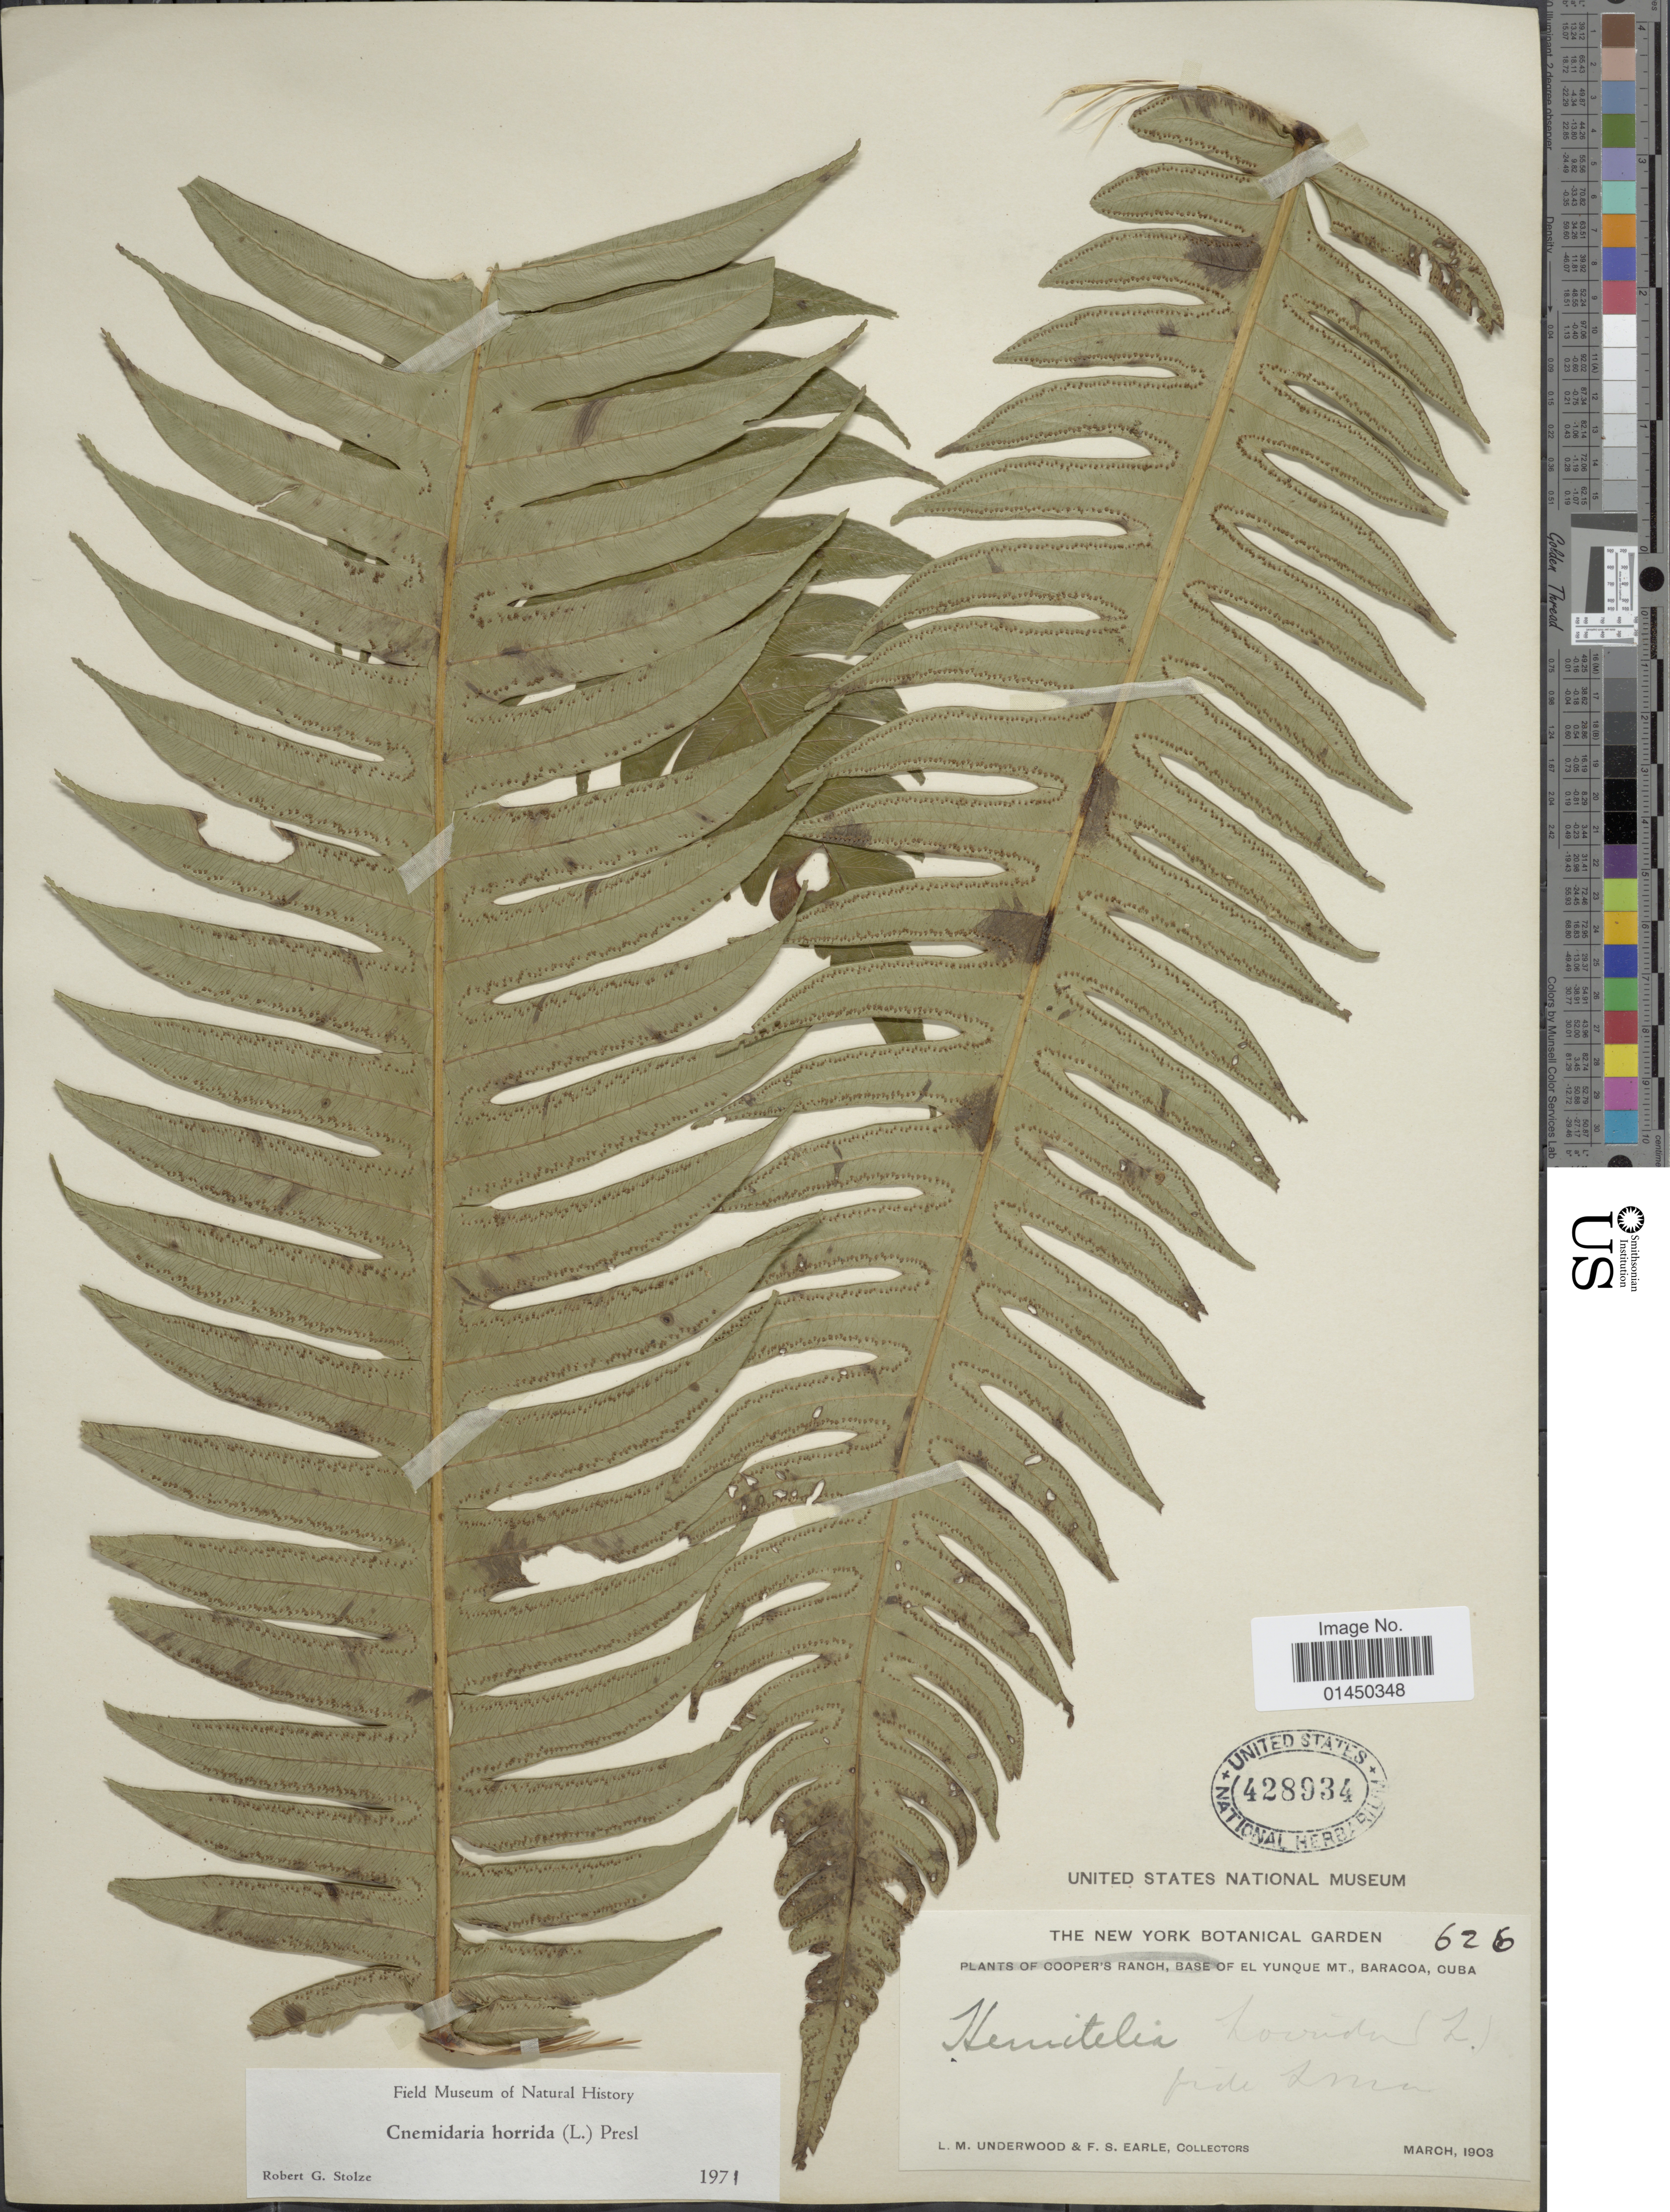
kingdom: Plantae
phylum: Tracheophyta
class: Polypodiopsida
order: Cyatheales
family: Cyatheaceae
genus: Cyathea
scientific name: Cyathea horrida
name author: (L.) Sm.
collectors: L. M. Underwood & F. S. Earle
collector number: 626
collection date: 1903-03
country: Cuba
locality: El Yunque Mt., Baracoa, pide Ima. [interpreted]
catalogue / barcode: US 428934